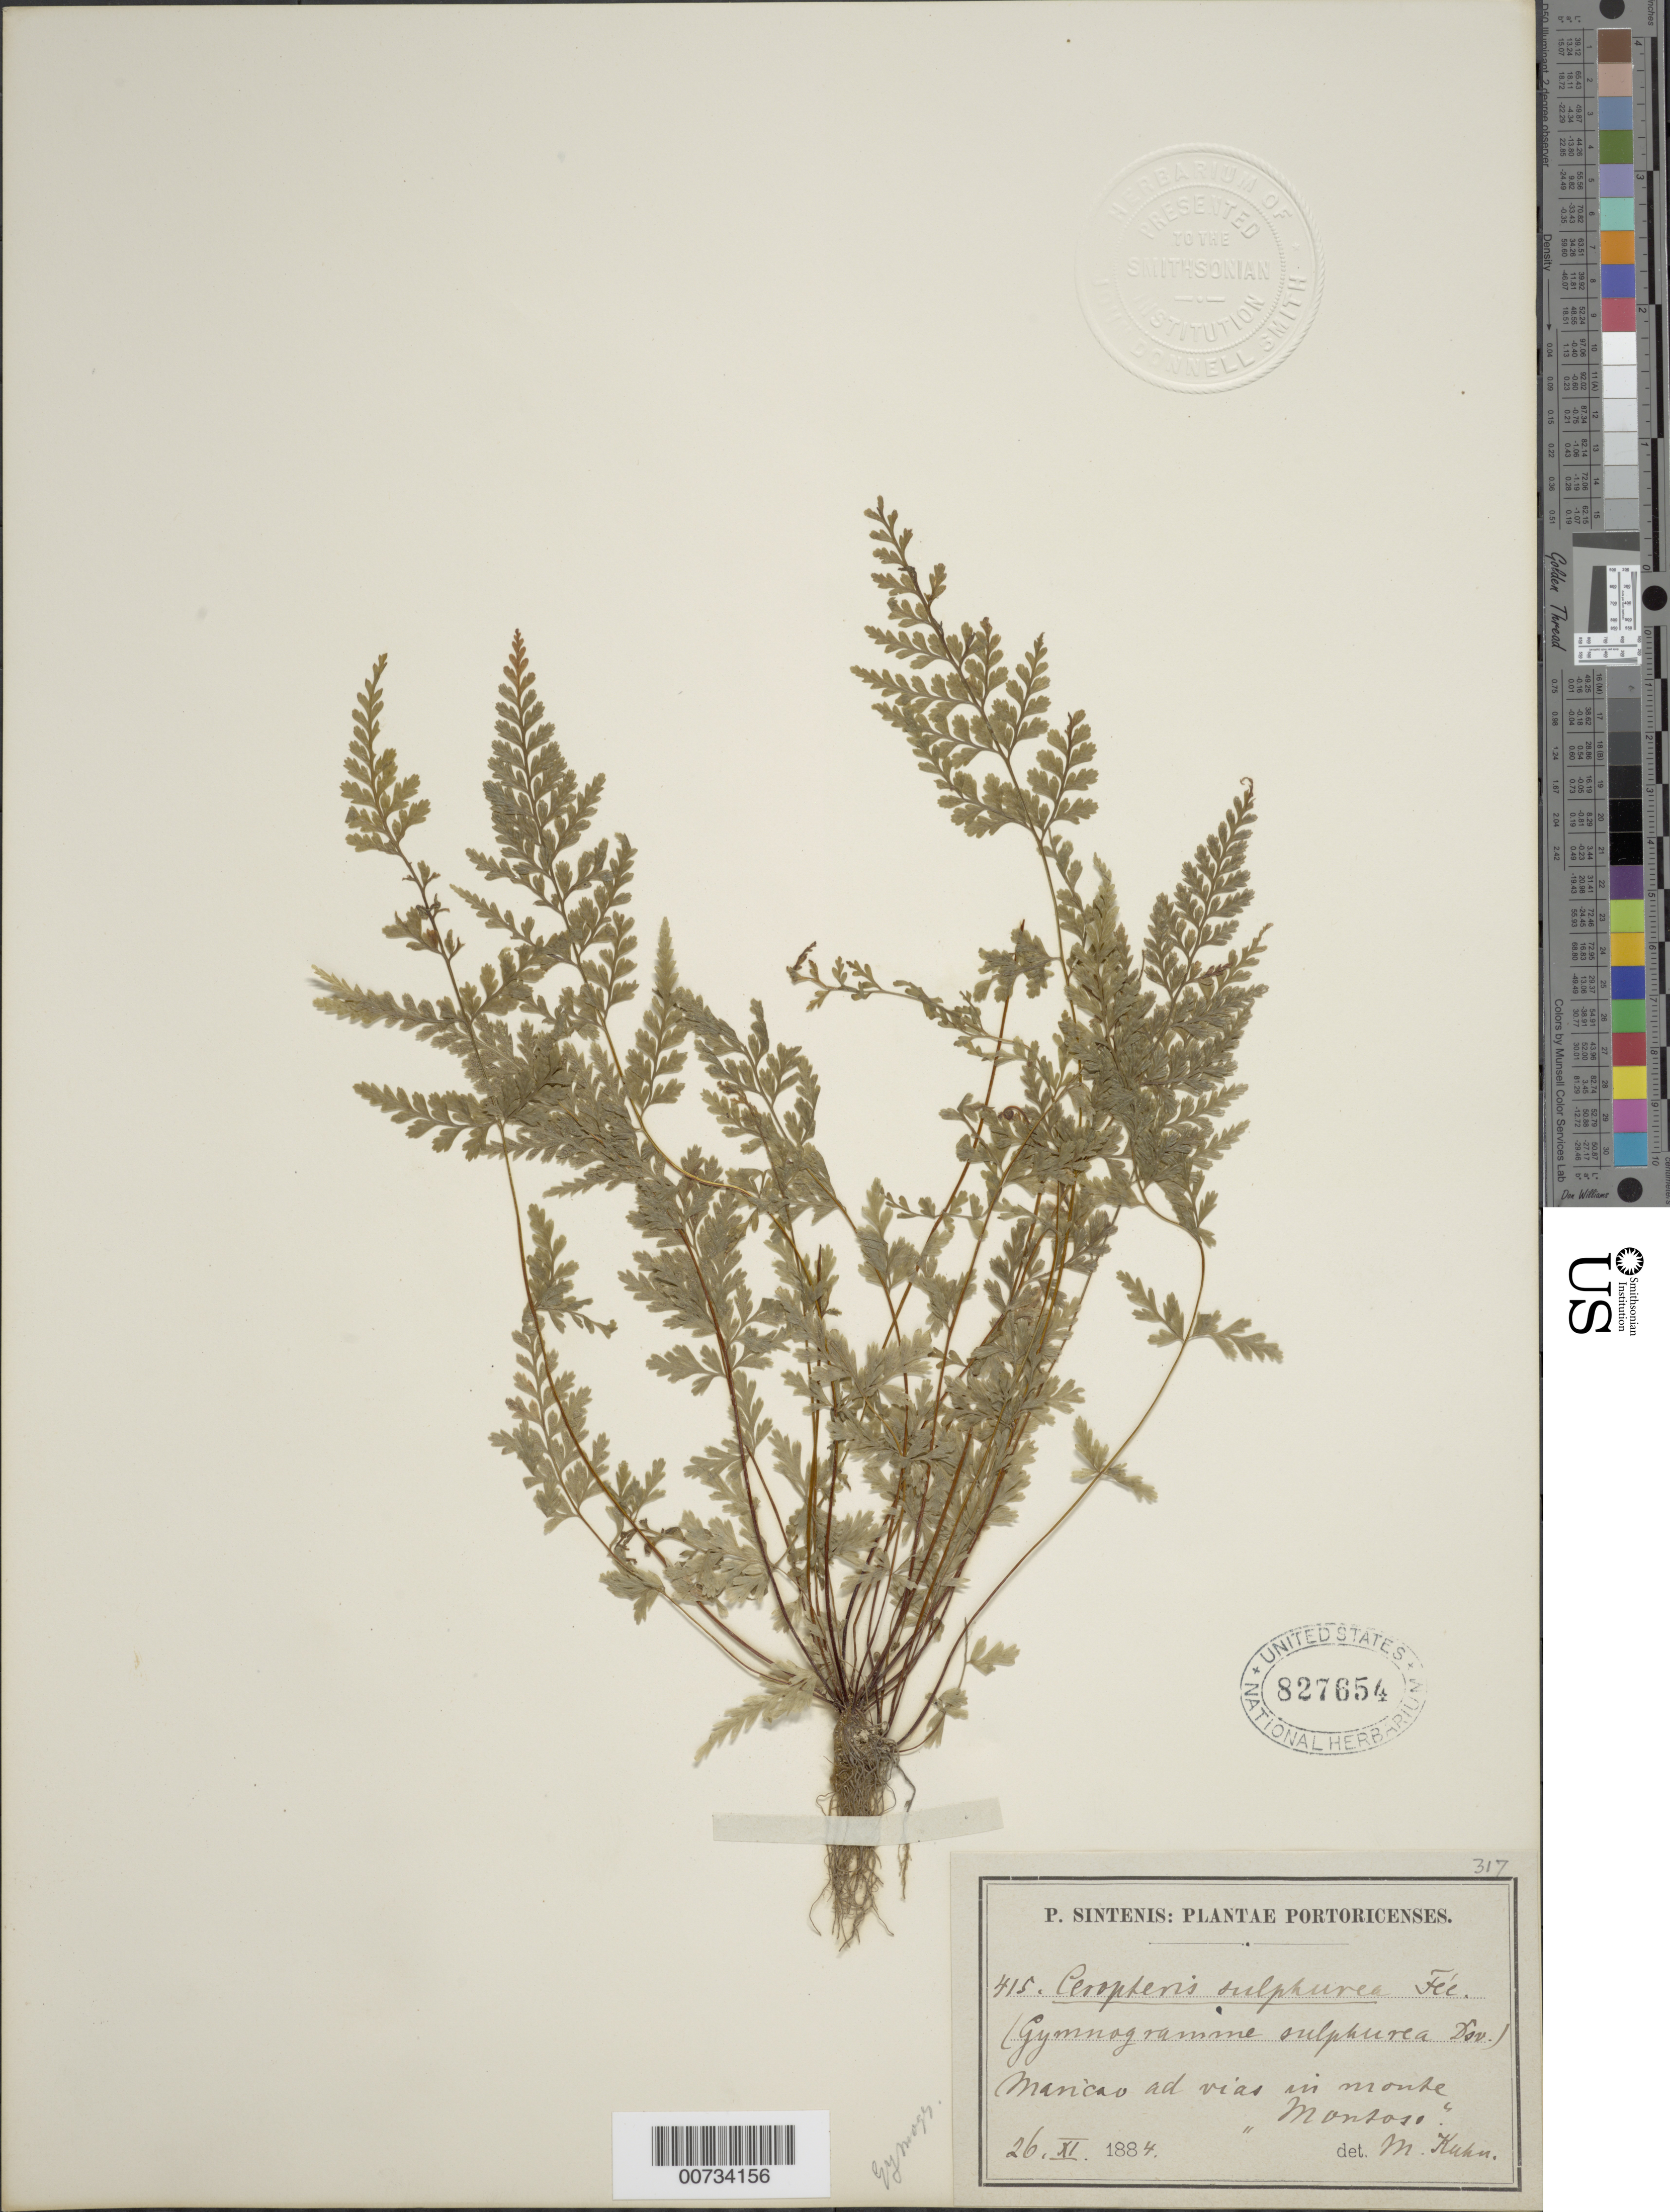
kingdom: Plantae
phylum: Tracheophyta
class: Polypodiopsida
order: Polypodiales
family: Pteridaceae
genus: Pityrogramma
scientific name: Pityrogramma sulphurea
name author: (Sw.) Maxon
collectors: P. Sintenis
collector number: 415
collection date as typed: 26 Nov 1884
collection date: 1884-11-26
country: Puerto Rico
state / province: Maricao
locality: Maricao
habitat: Ad vias in monte "Montoso"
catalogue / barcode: US 827654